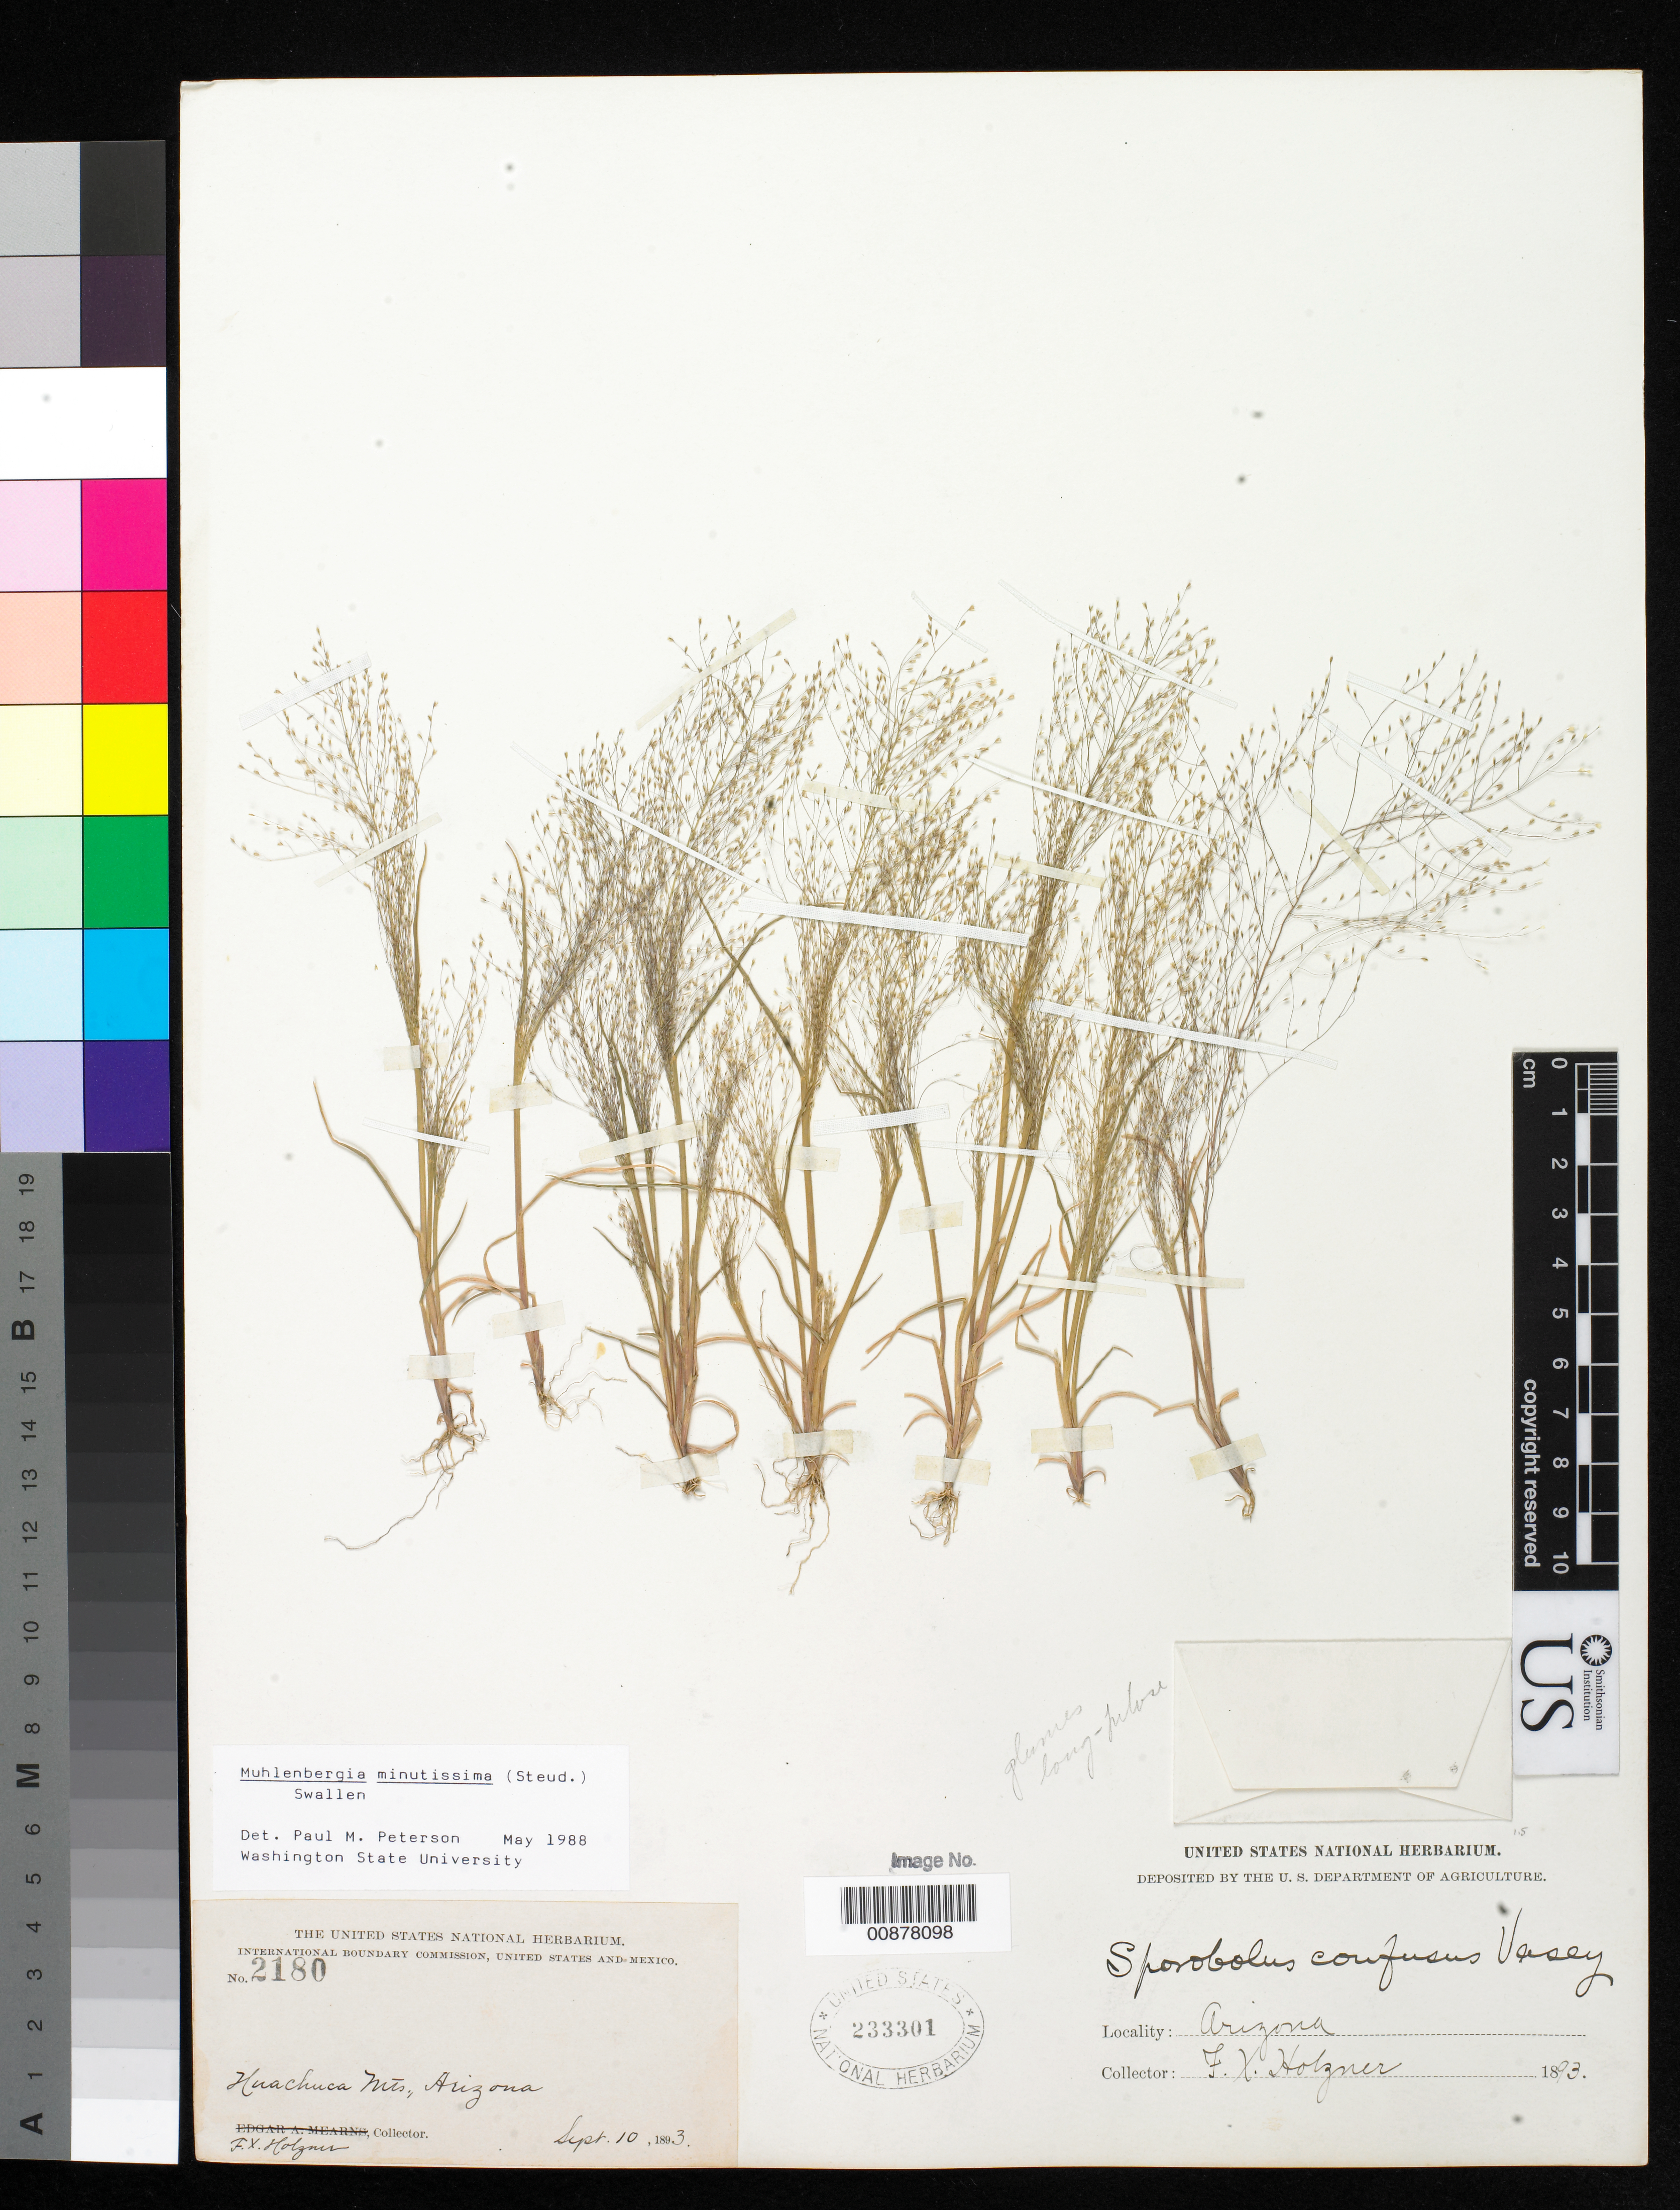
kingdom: Plantae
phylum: Tracheophyta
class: Liliopsida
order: Poales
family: Poaceae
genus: Muhlenbergia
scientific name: Muhlenbergia minutissima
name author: (Steud.) Swallen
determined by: Peterson, Paul M., (BOT), Smithsonian Institution - National Museum of Natural History (UNITED STATES)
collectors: F. X. Holzner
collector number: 2180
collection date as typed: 10 Sep 1893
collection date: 1893-09-10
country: United States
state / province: Arizona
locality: Huachuca Mts.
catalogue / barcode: US 233301